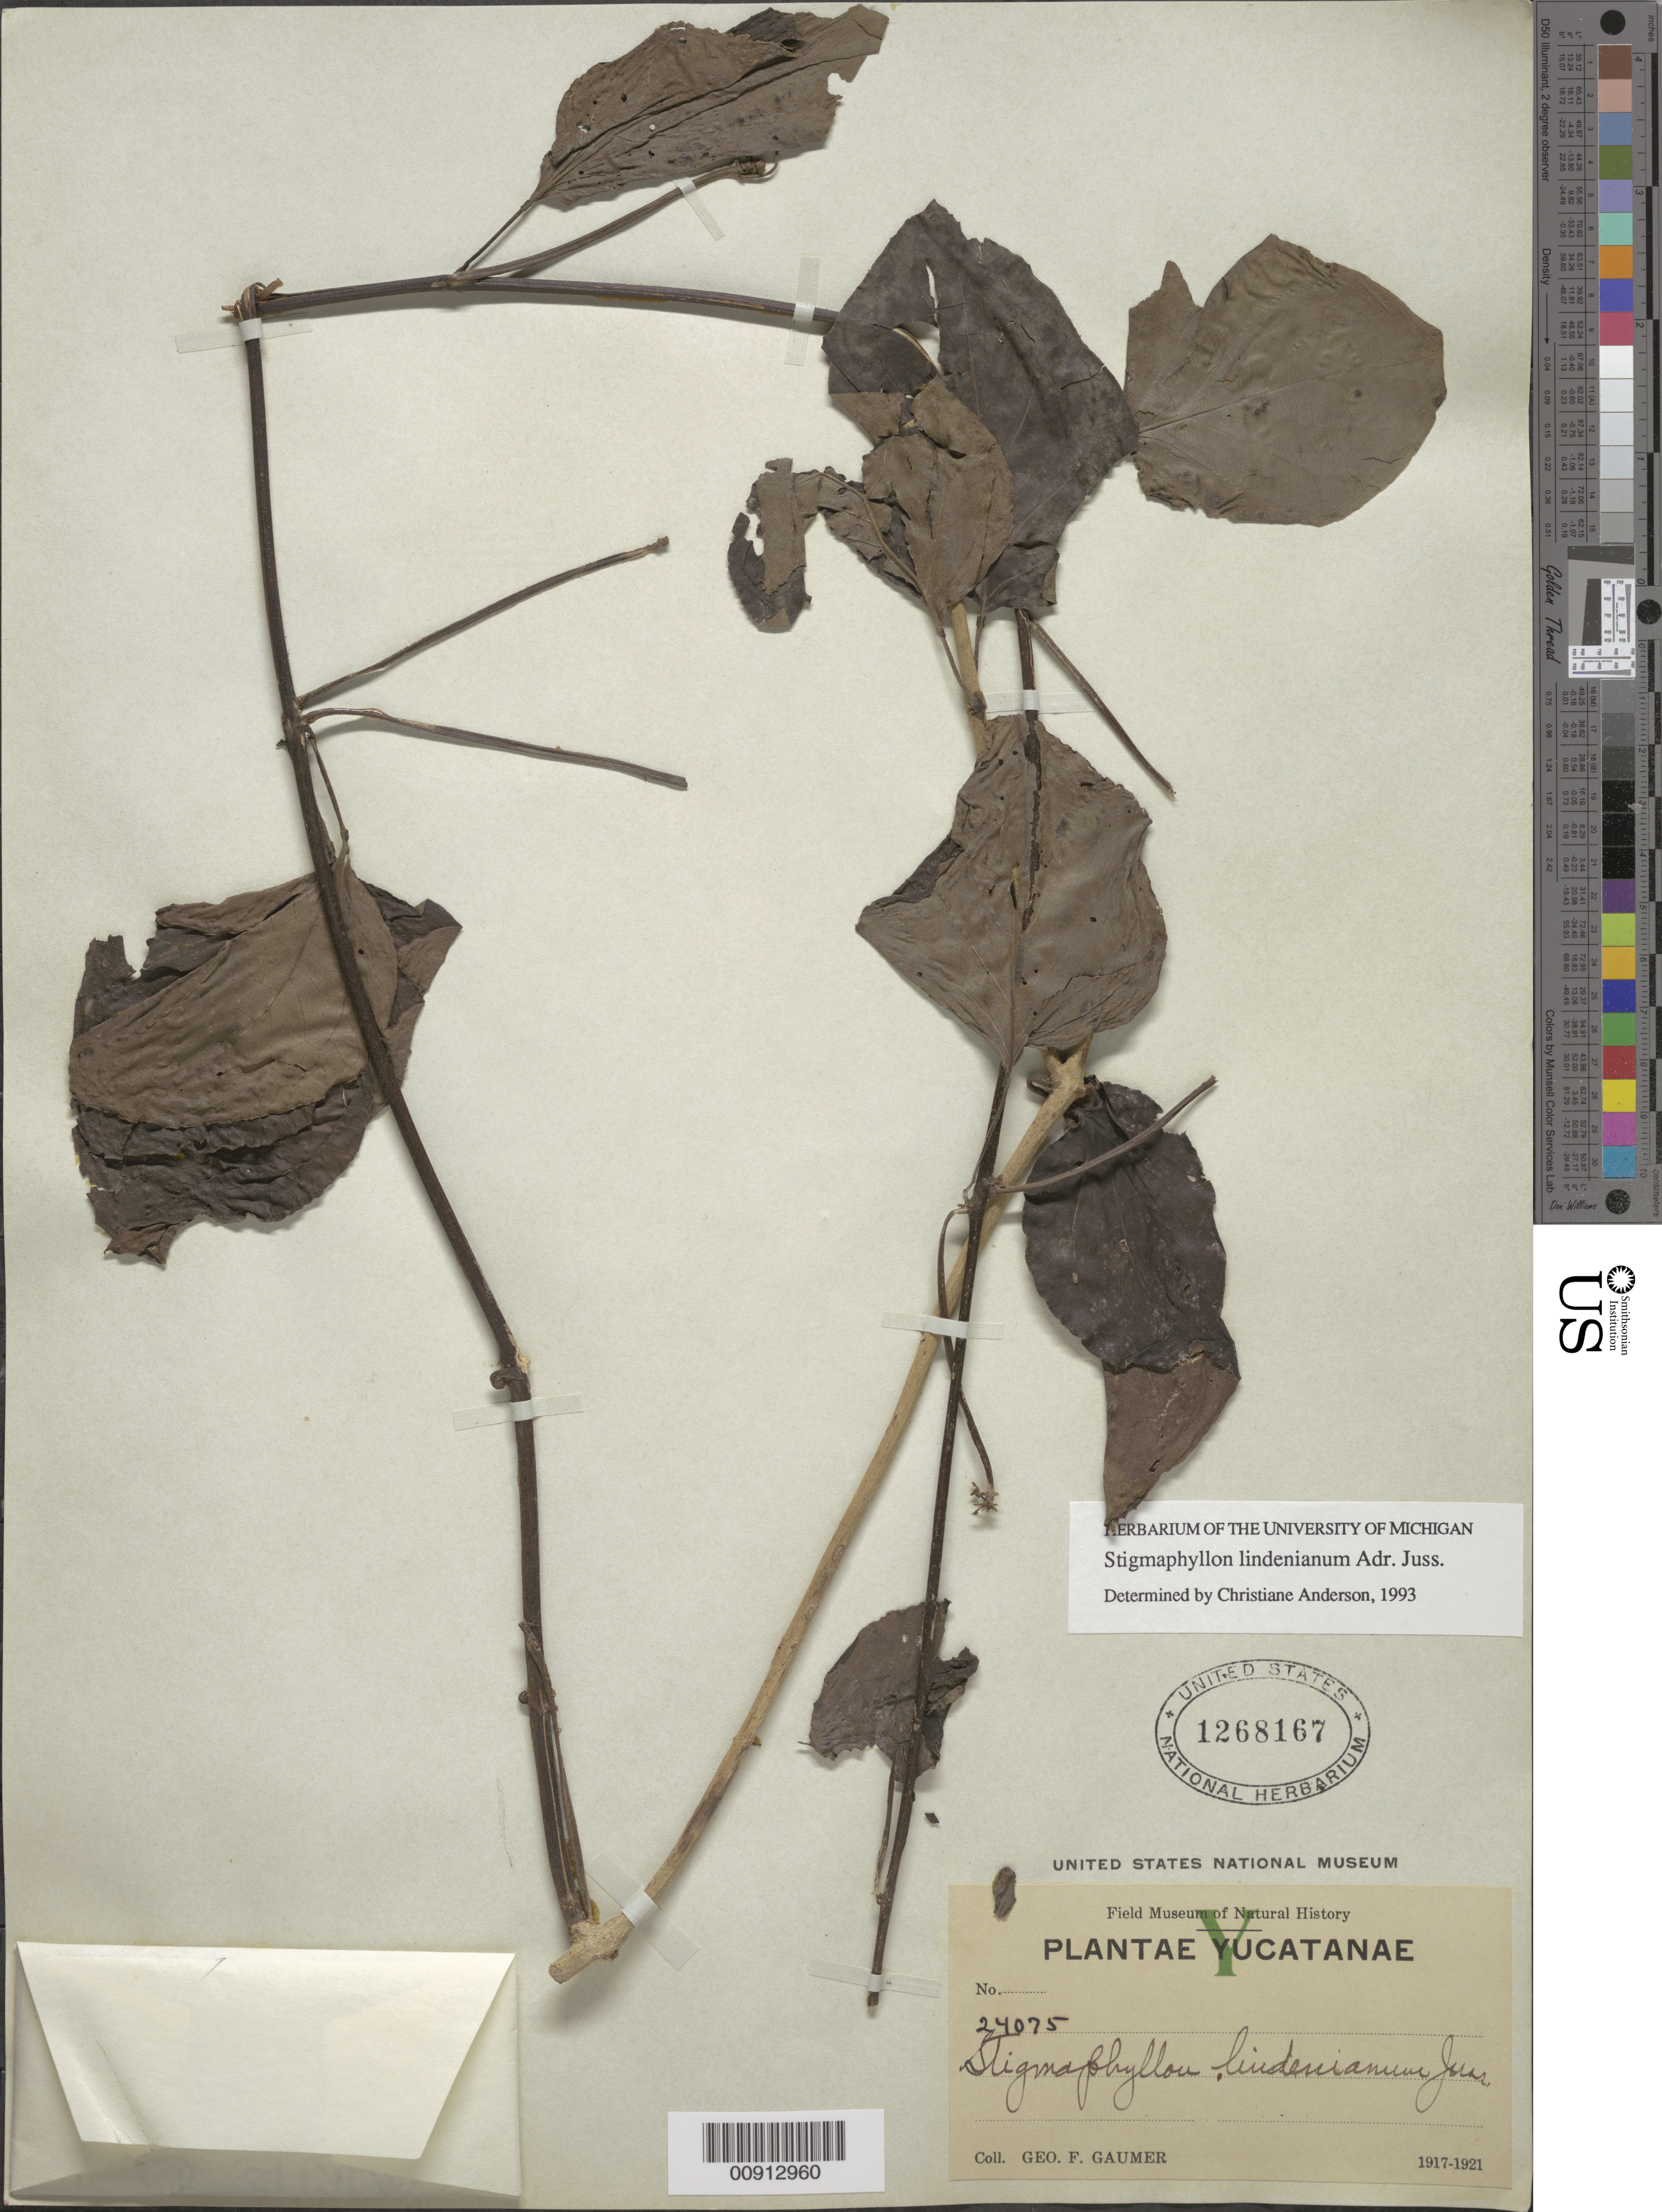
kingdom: Plantae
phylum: Tracheophyta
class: Magnoliopsida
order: Malpighiales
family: Malpighiaceae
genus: Stigmaphyllon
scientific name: Stigmaphyllon lindenianum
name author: A. Juss.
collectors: G. F. Gaumer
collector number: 24075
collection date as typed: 1917 to -- --- 1921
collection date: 1917/1921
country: Mexico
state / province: Yucatán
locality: Yucatán.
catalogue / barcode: US 1268167